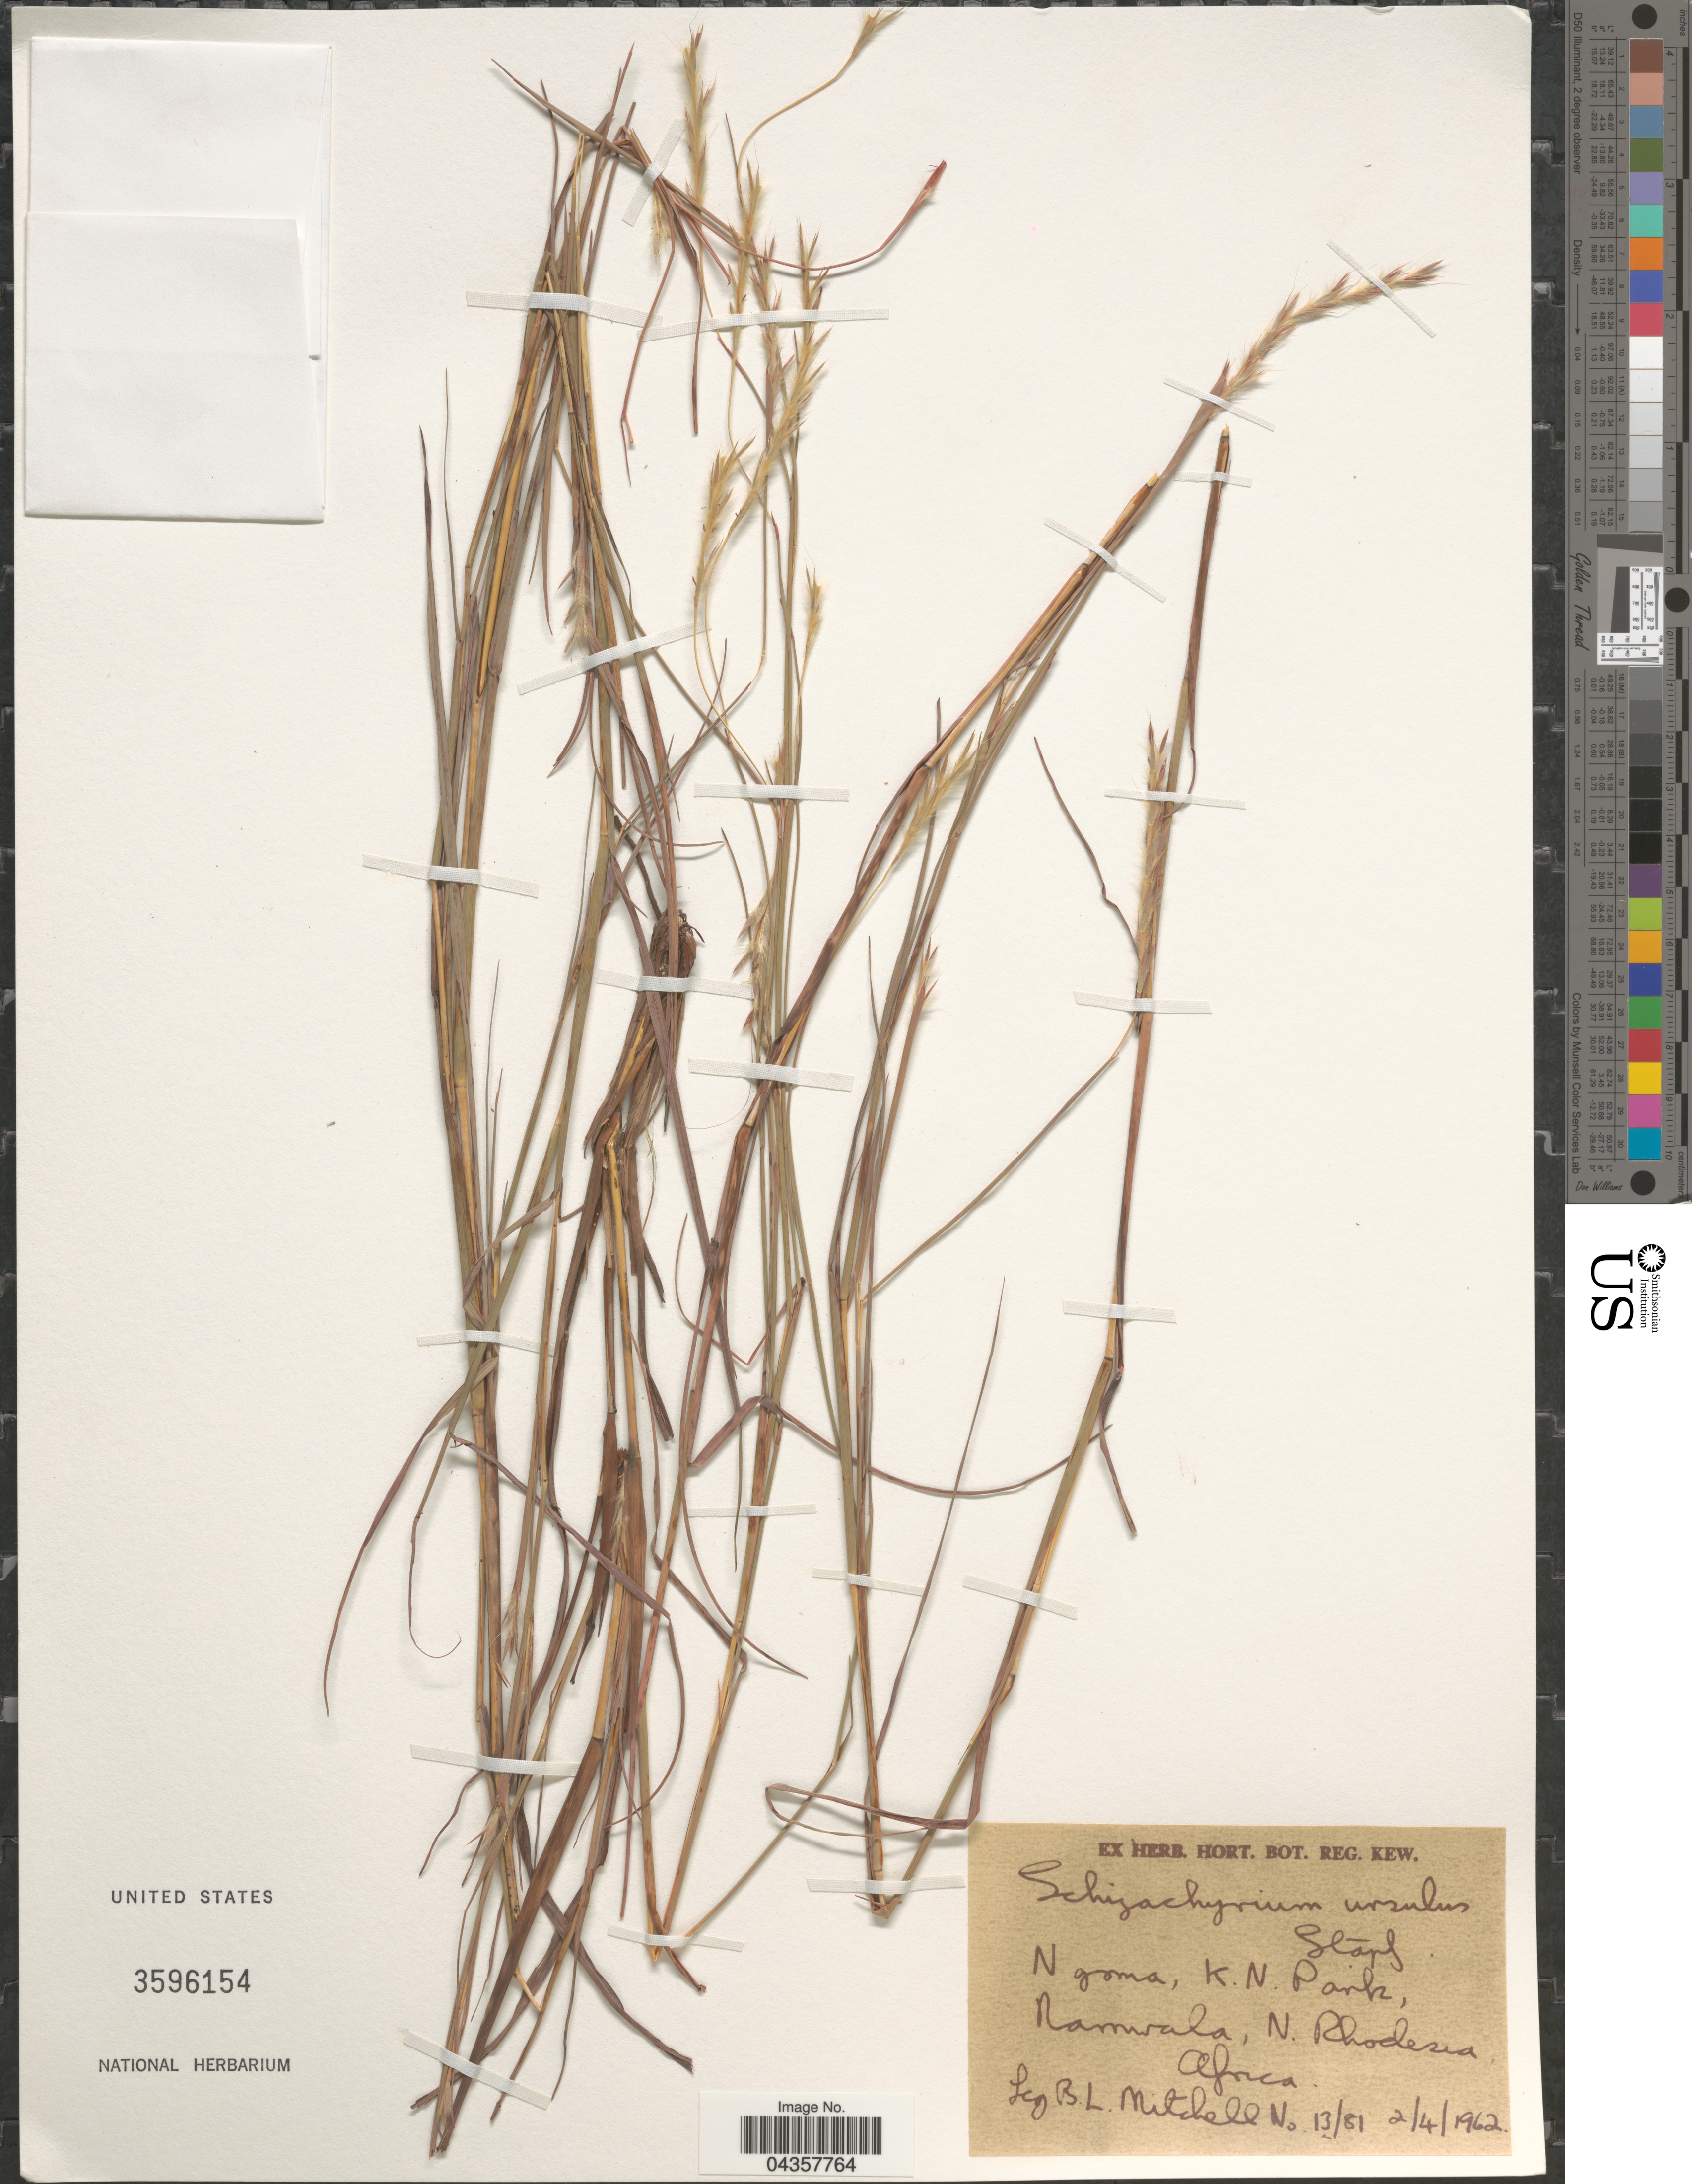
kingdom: Plantae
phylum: Tracheophyta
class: Liliopsida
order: Poales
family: Poaceae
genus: Schizachyrium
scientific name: Schizachyrium jeffreysii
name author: (Hack.) Stapf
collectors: B. Mitchell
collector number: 13/81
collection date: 1962-04-02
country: Zambia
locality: N goma, K. N. Park, Namwala, N. Rhodesia.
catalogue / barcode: US 3596154